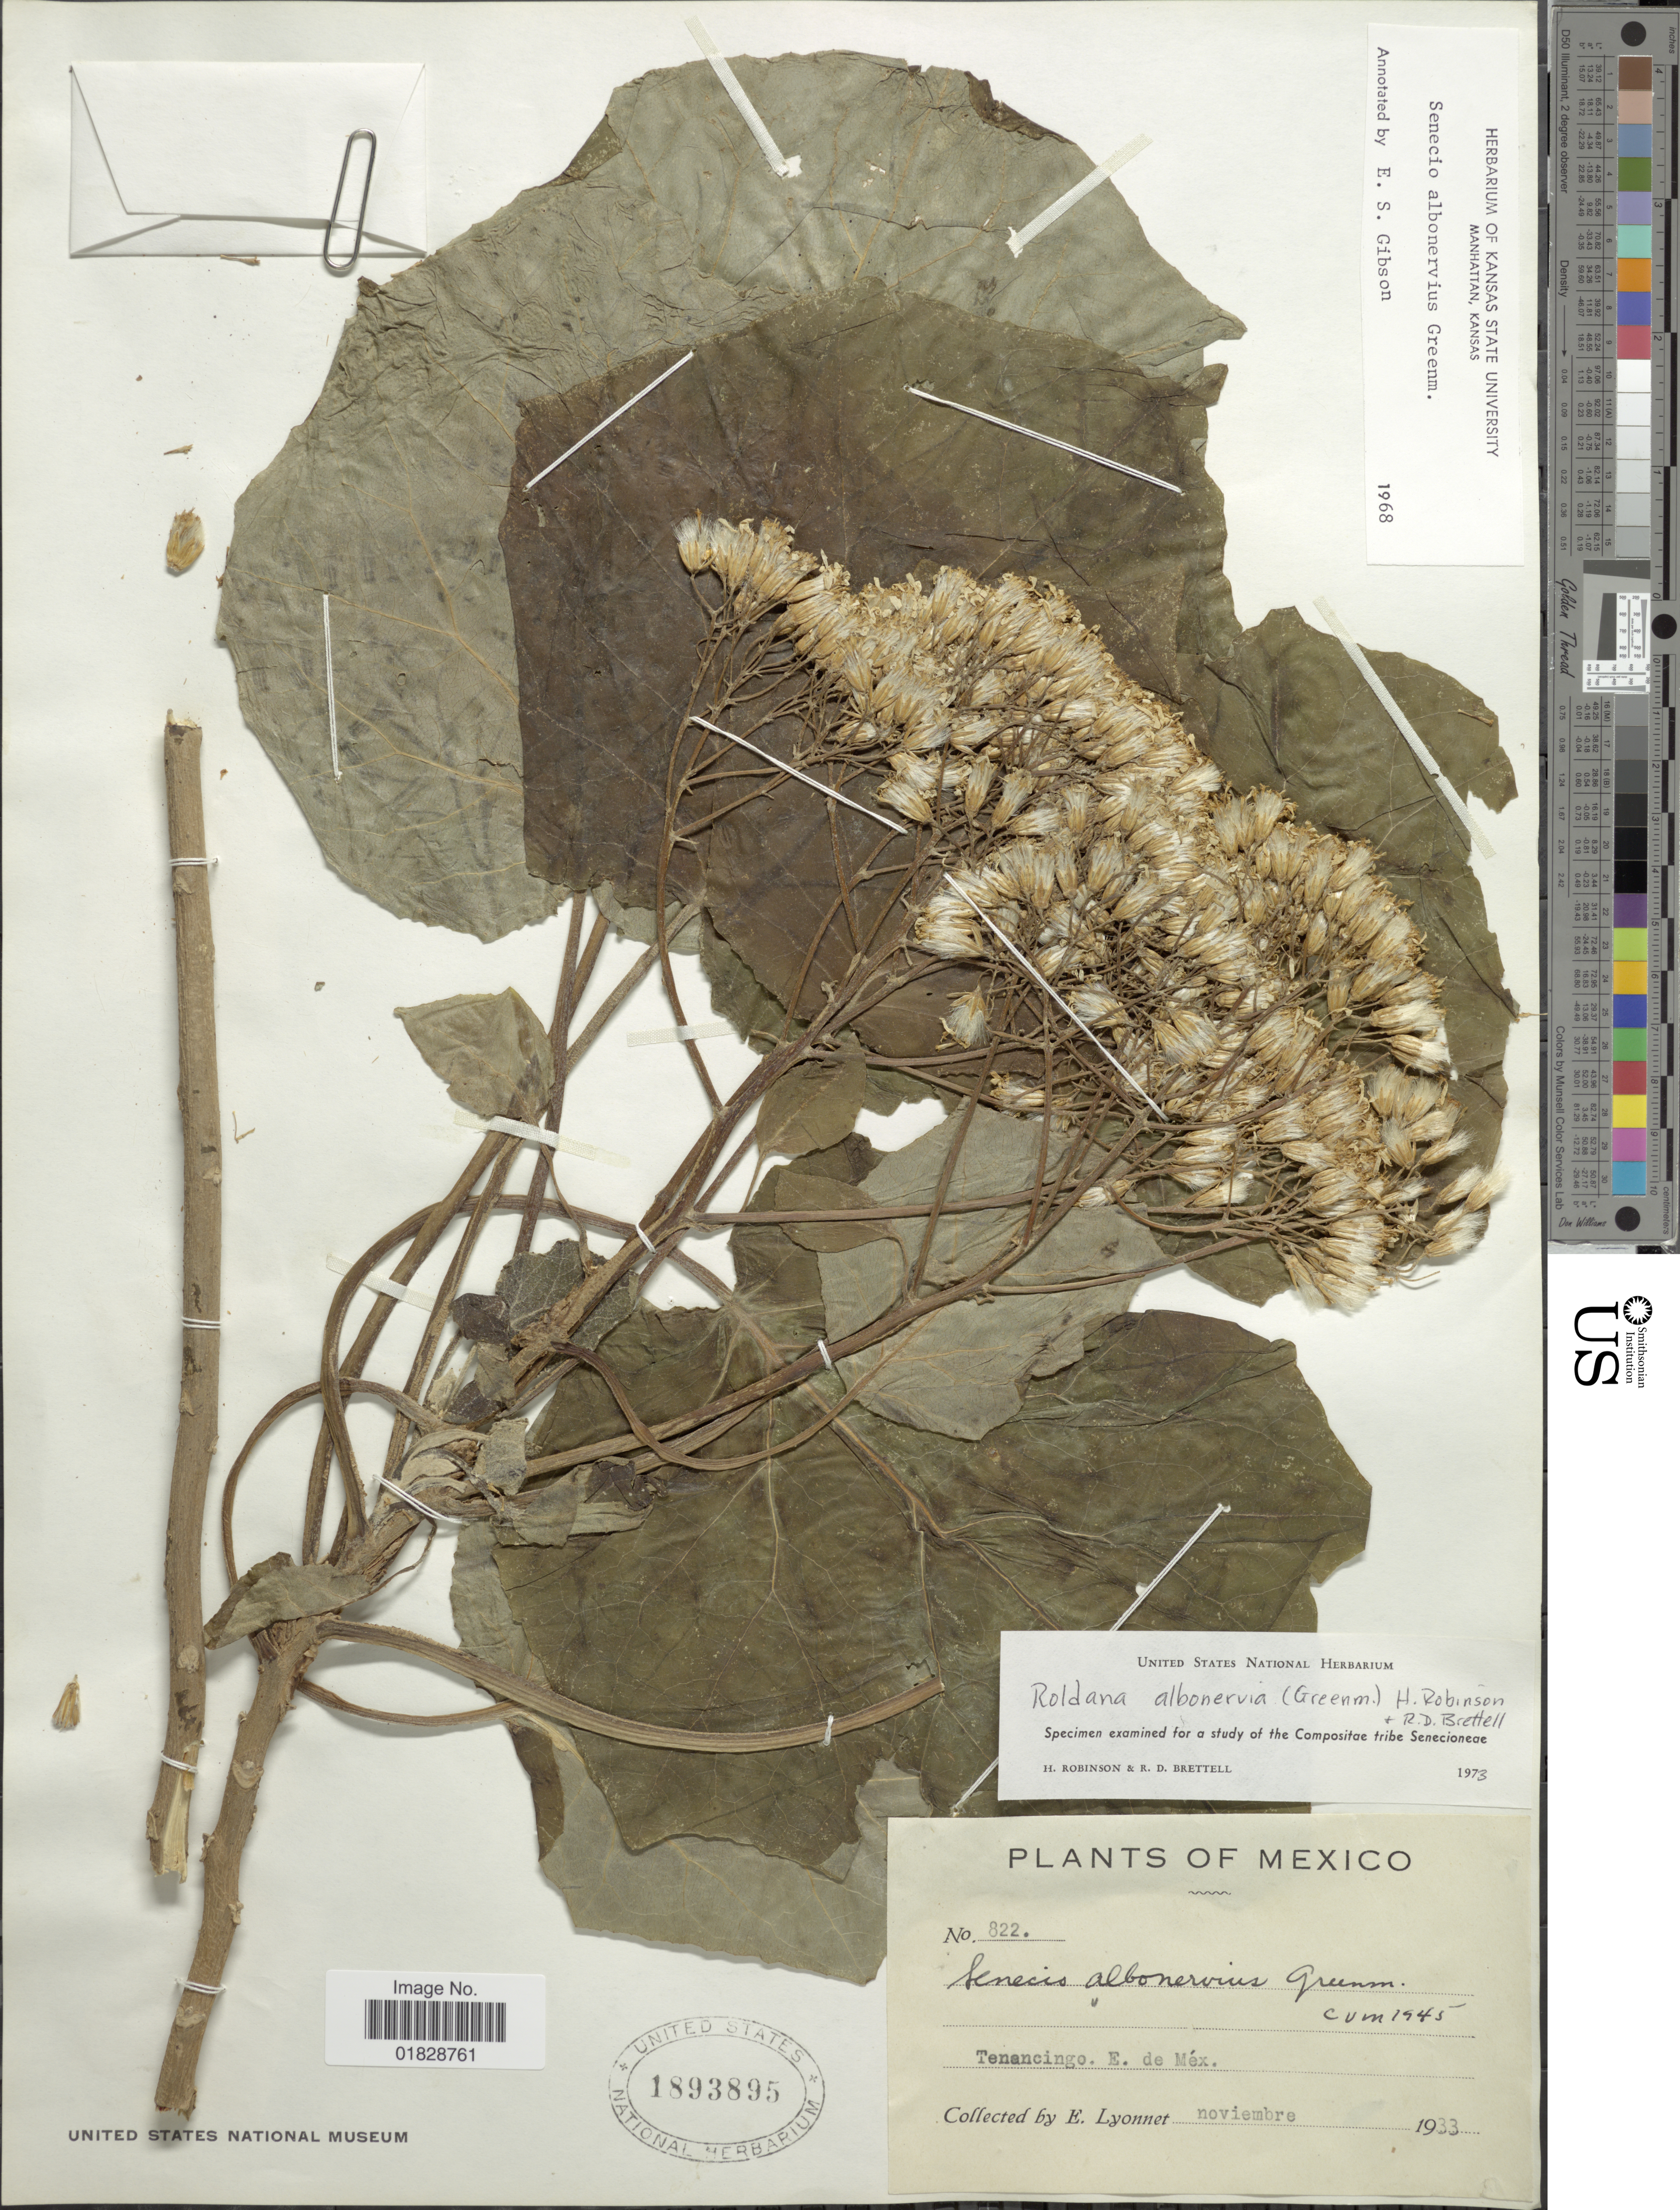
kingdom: Plantae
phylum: Tracheophyta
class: Magnoliopsida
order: Asterales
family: Asteraceae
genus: Roldana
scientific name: Roldana albonervia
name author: (Greenm.) H. Rob. & Brettell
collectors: E. Lyonnet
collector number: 822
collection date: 1933-11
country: Mexico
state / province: México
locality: Tenancingo. E. de Méx.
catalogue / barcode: US 1893895